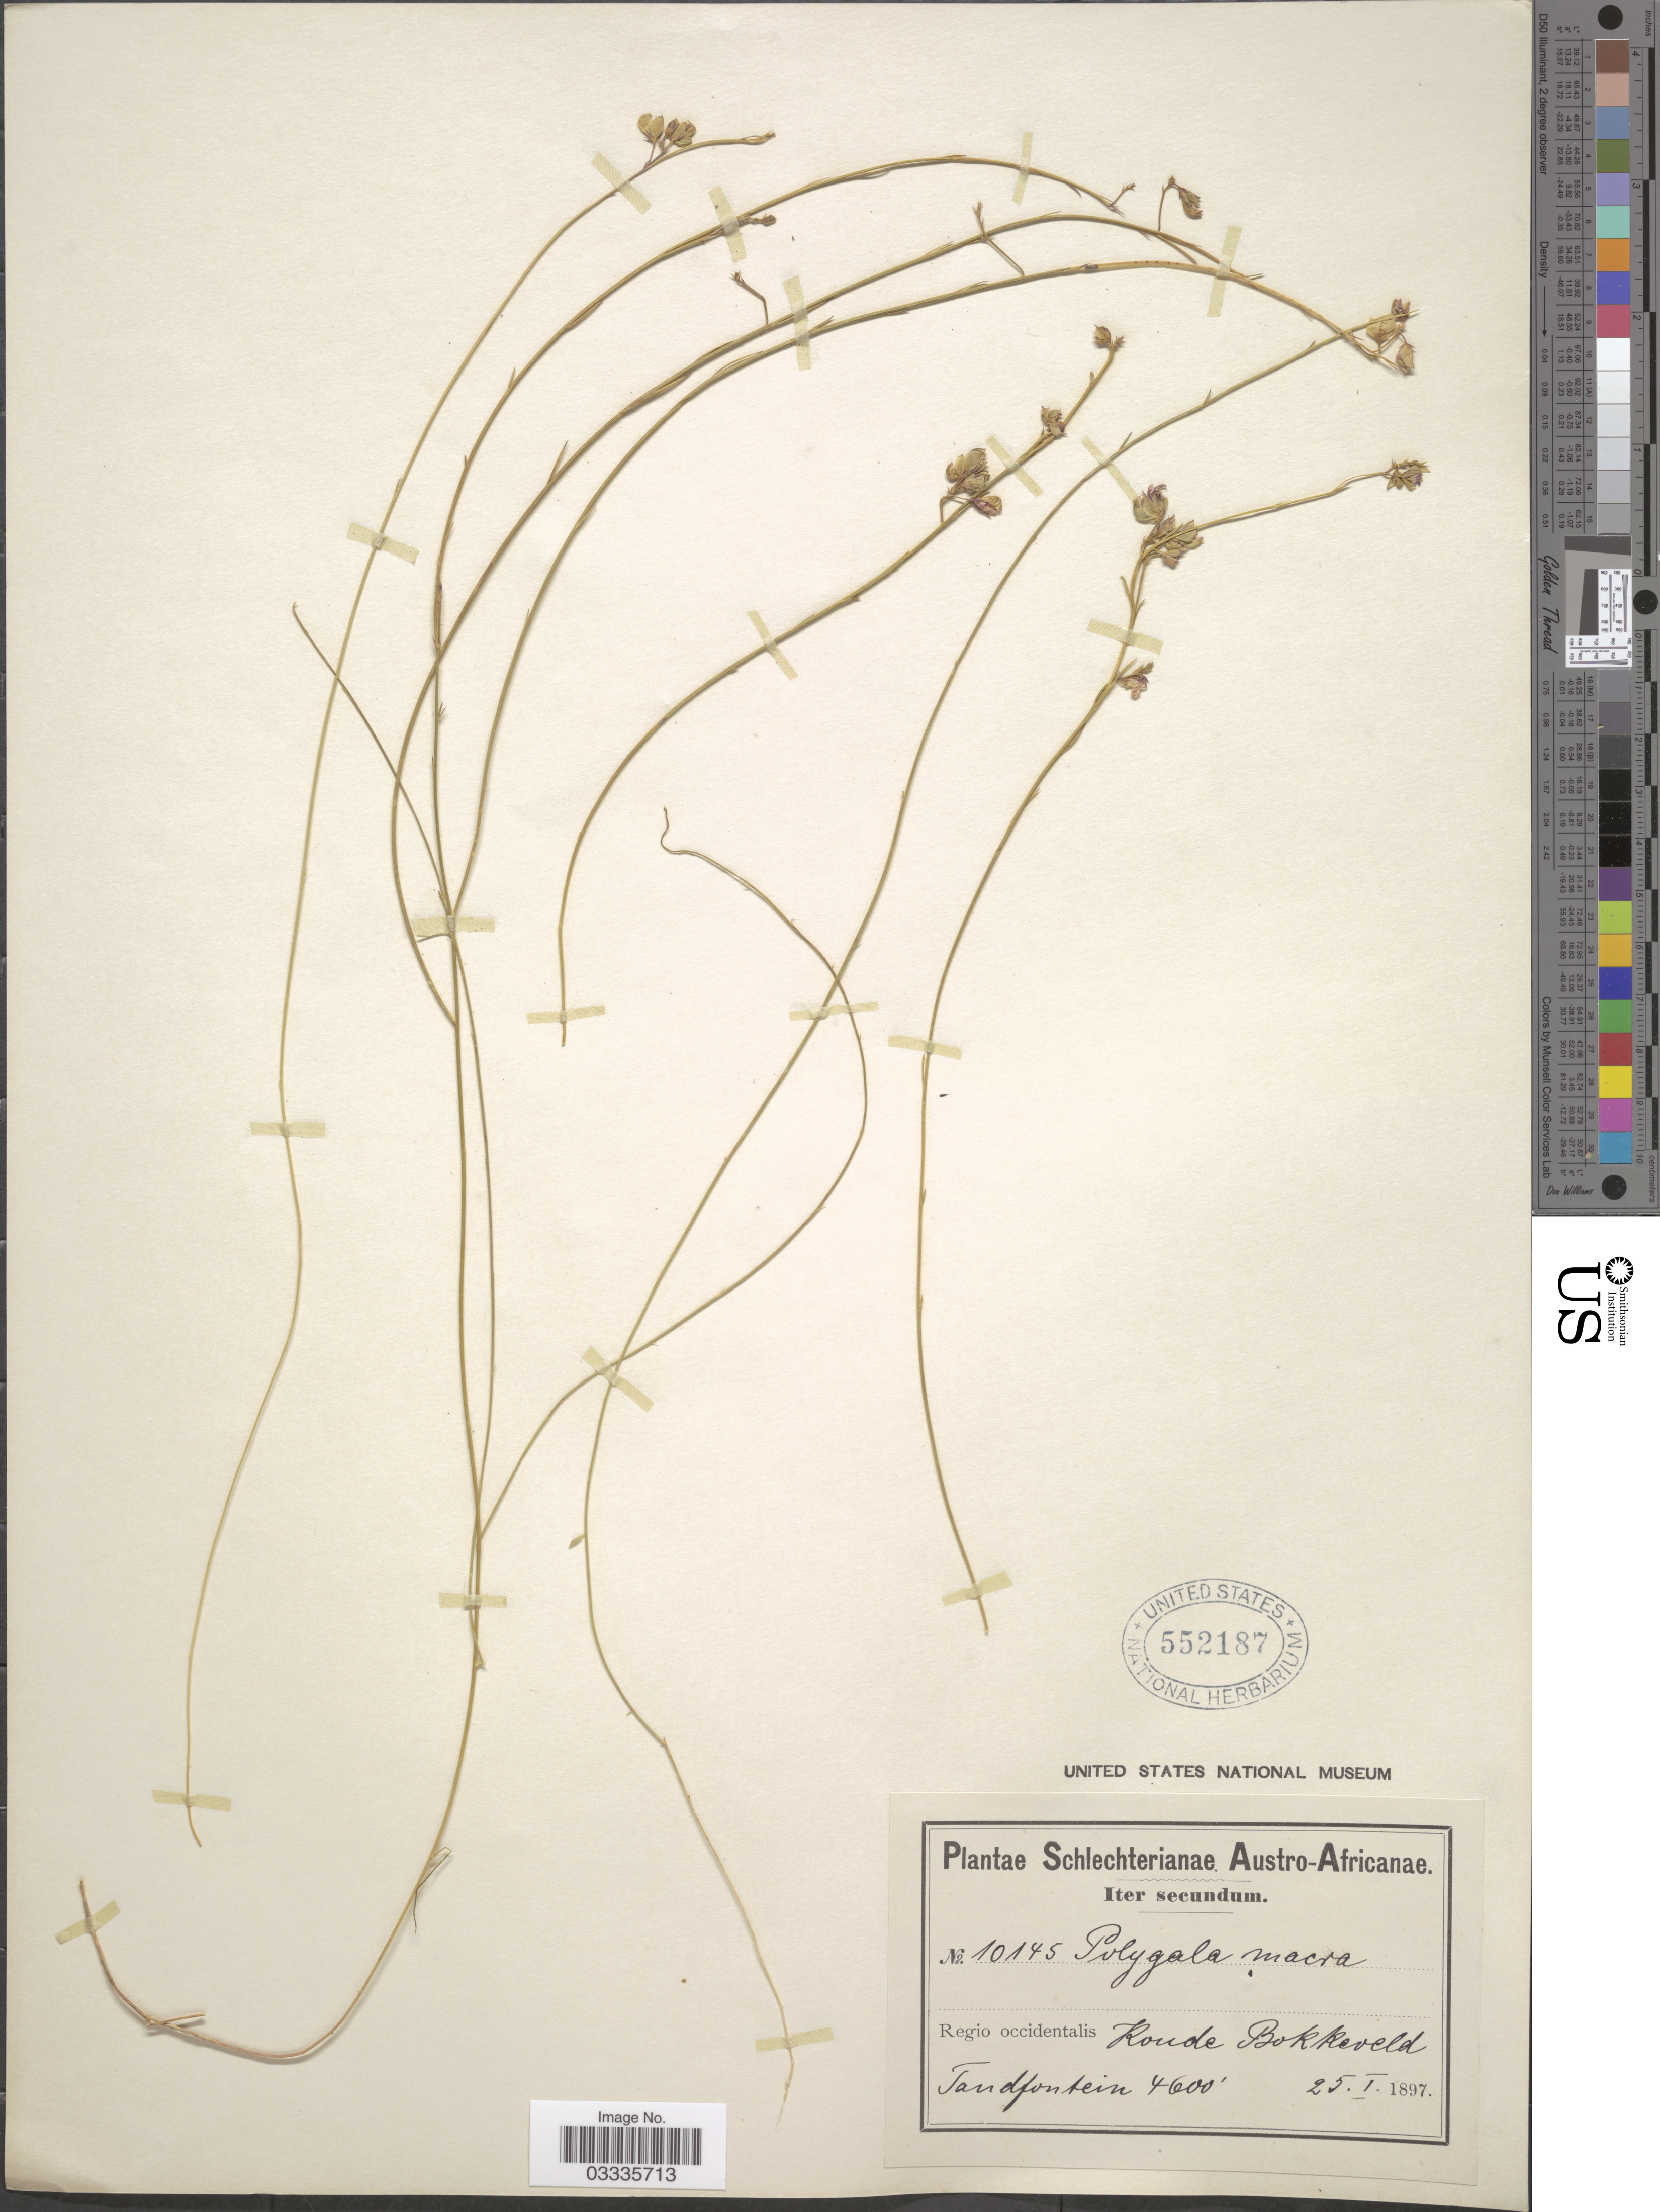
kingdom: Plantae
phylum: Tracheophyta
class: Magnoliopsida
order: Fabales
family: Polygalaceae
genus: Polygala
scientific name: Polygala macra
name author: DC.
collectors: Schlechter, --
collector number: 10145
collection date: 1897-01-25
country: South Africa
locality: Austro-Africanae. Regio occidentalis Koude Bokkeveld. Tandfontein.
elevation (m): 1402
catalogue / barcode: US 552187